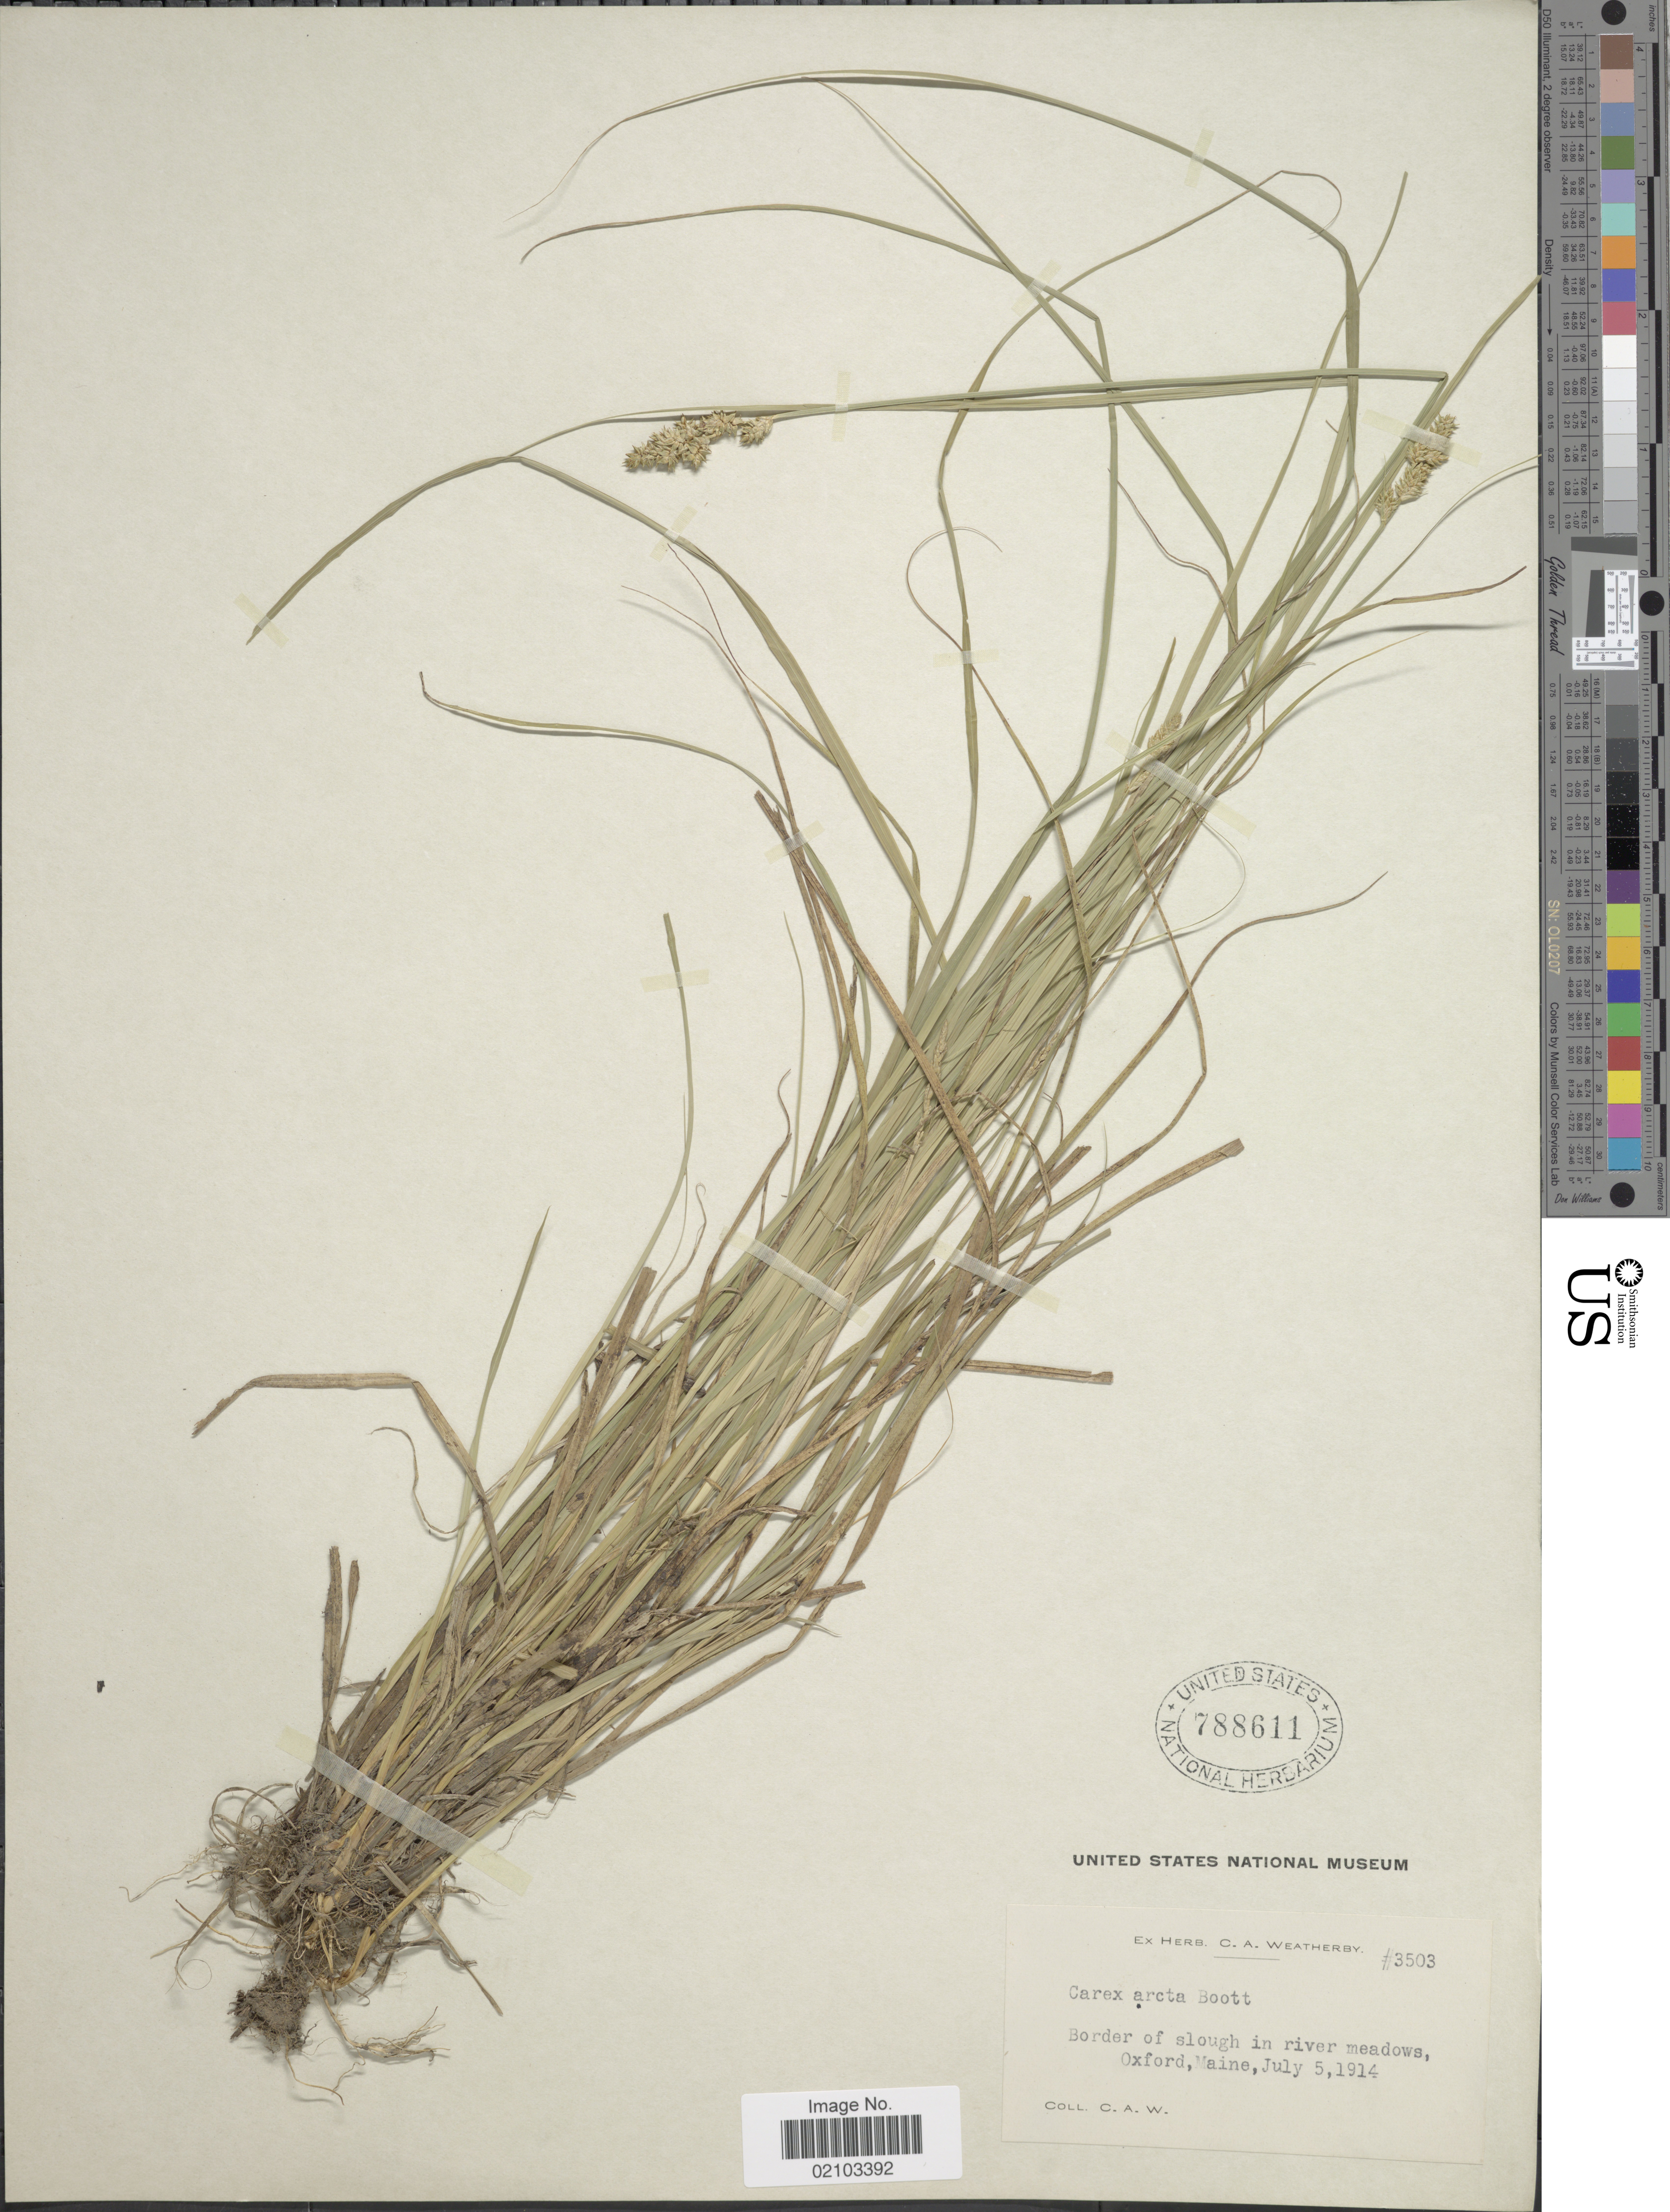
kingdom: Plantae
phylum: Tracheophyta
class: Liliopsida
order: Poales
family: Cyperaceae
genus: Carex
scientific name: Carex arcta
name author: Boott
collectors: C. A. Weatherby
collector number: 3503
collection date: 1914-07-05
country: United States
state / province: Maine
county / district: Oxford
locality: Border of slough in river meadows, Oxford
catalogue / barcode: US 788611